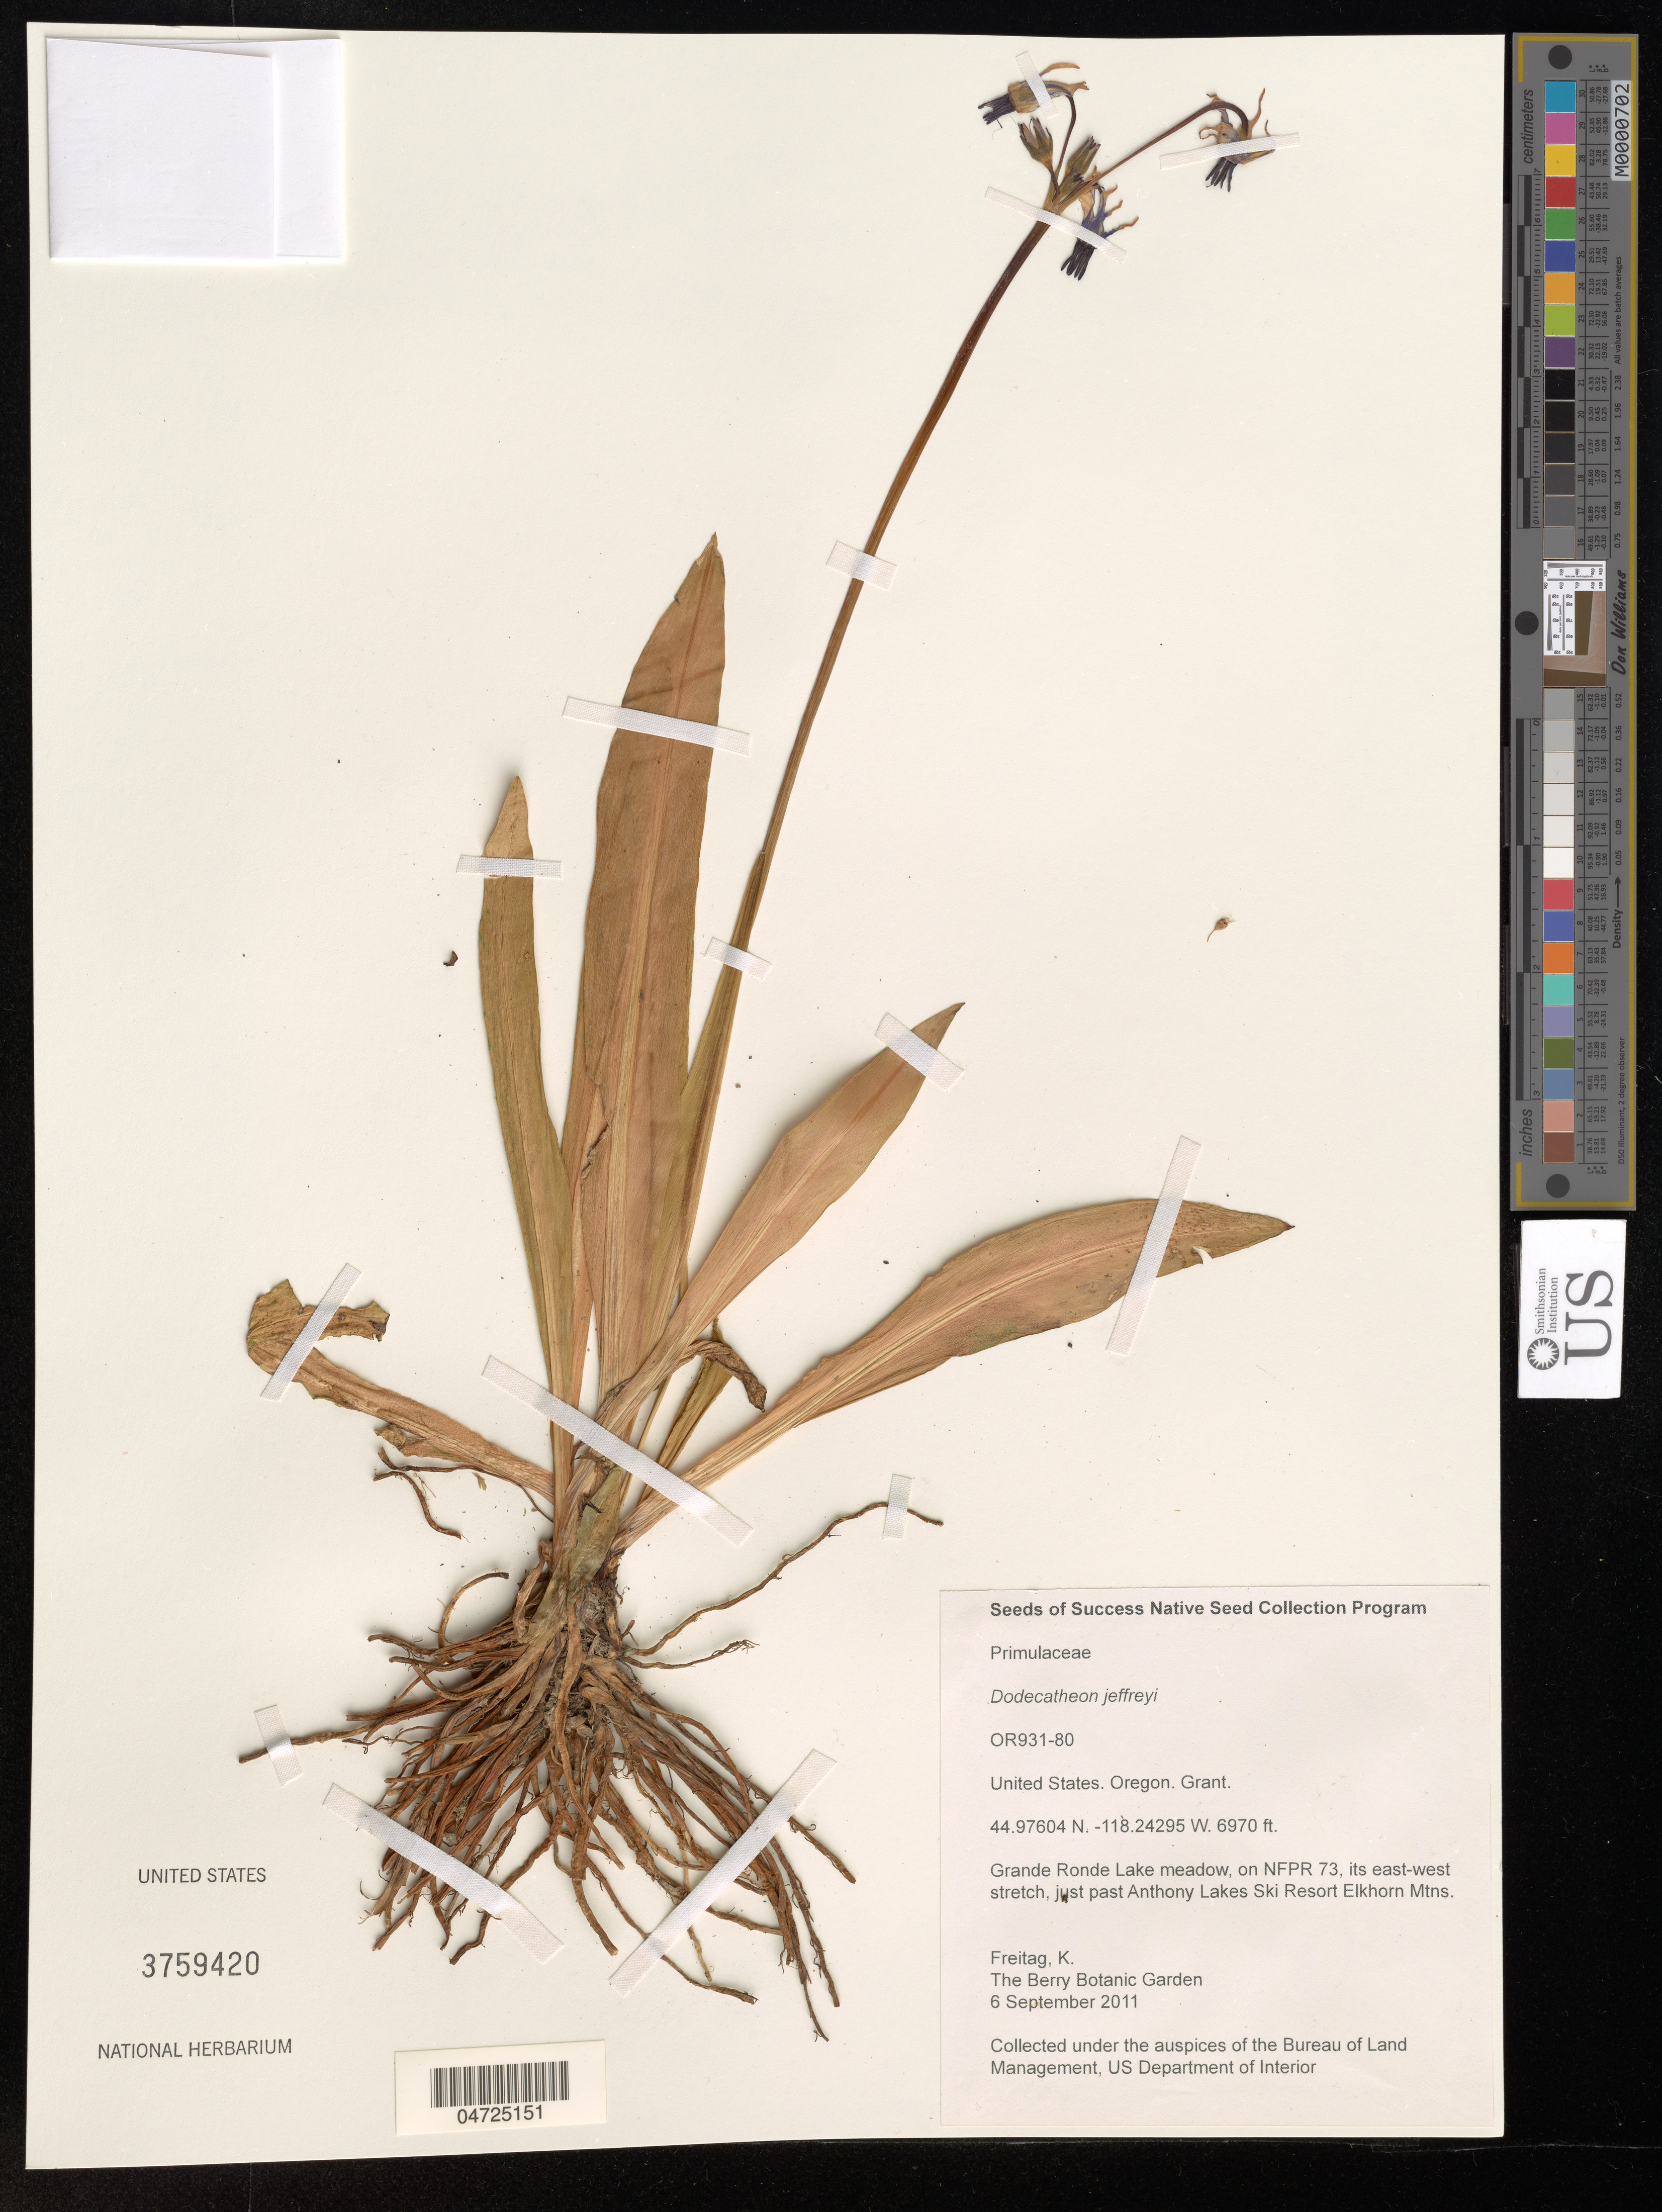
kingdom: Plantae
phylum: Tracheophyta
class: Magnoliopsida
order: Ericales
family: Primulaceae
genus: Dodecatheon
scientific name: Dodecatheon jeffreyi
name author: Van Houtte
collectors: K. Freitag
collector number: OR931-80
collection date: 2011-09-06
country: United States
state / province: Oregon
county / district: Grant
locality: Grant. Grande Ronde Lake meadow, on NFPR 73, its east-west stretch, just past Anthony Lakes Ski Resort Elkhorn Mtns.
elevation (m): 2124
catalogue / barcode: US 3759420